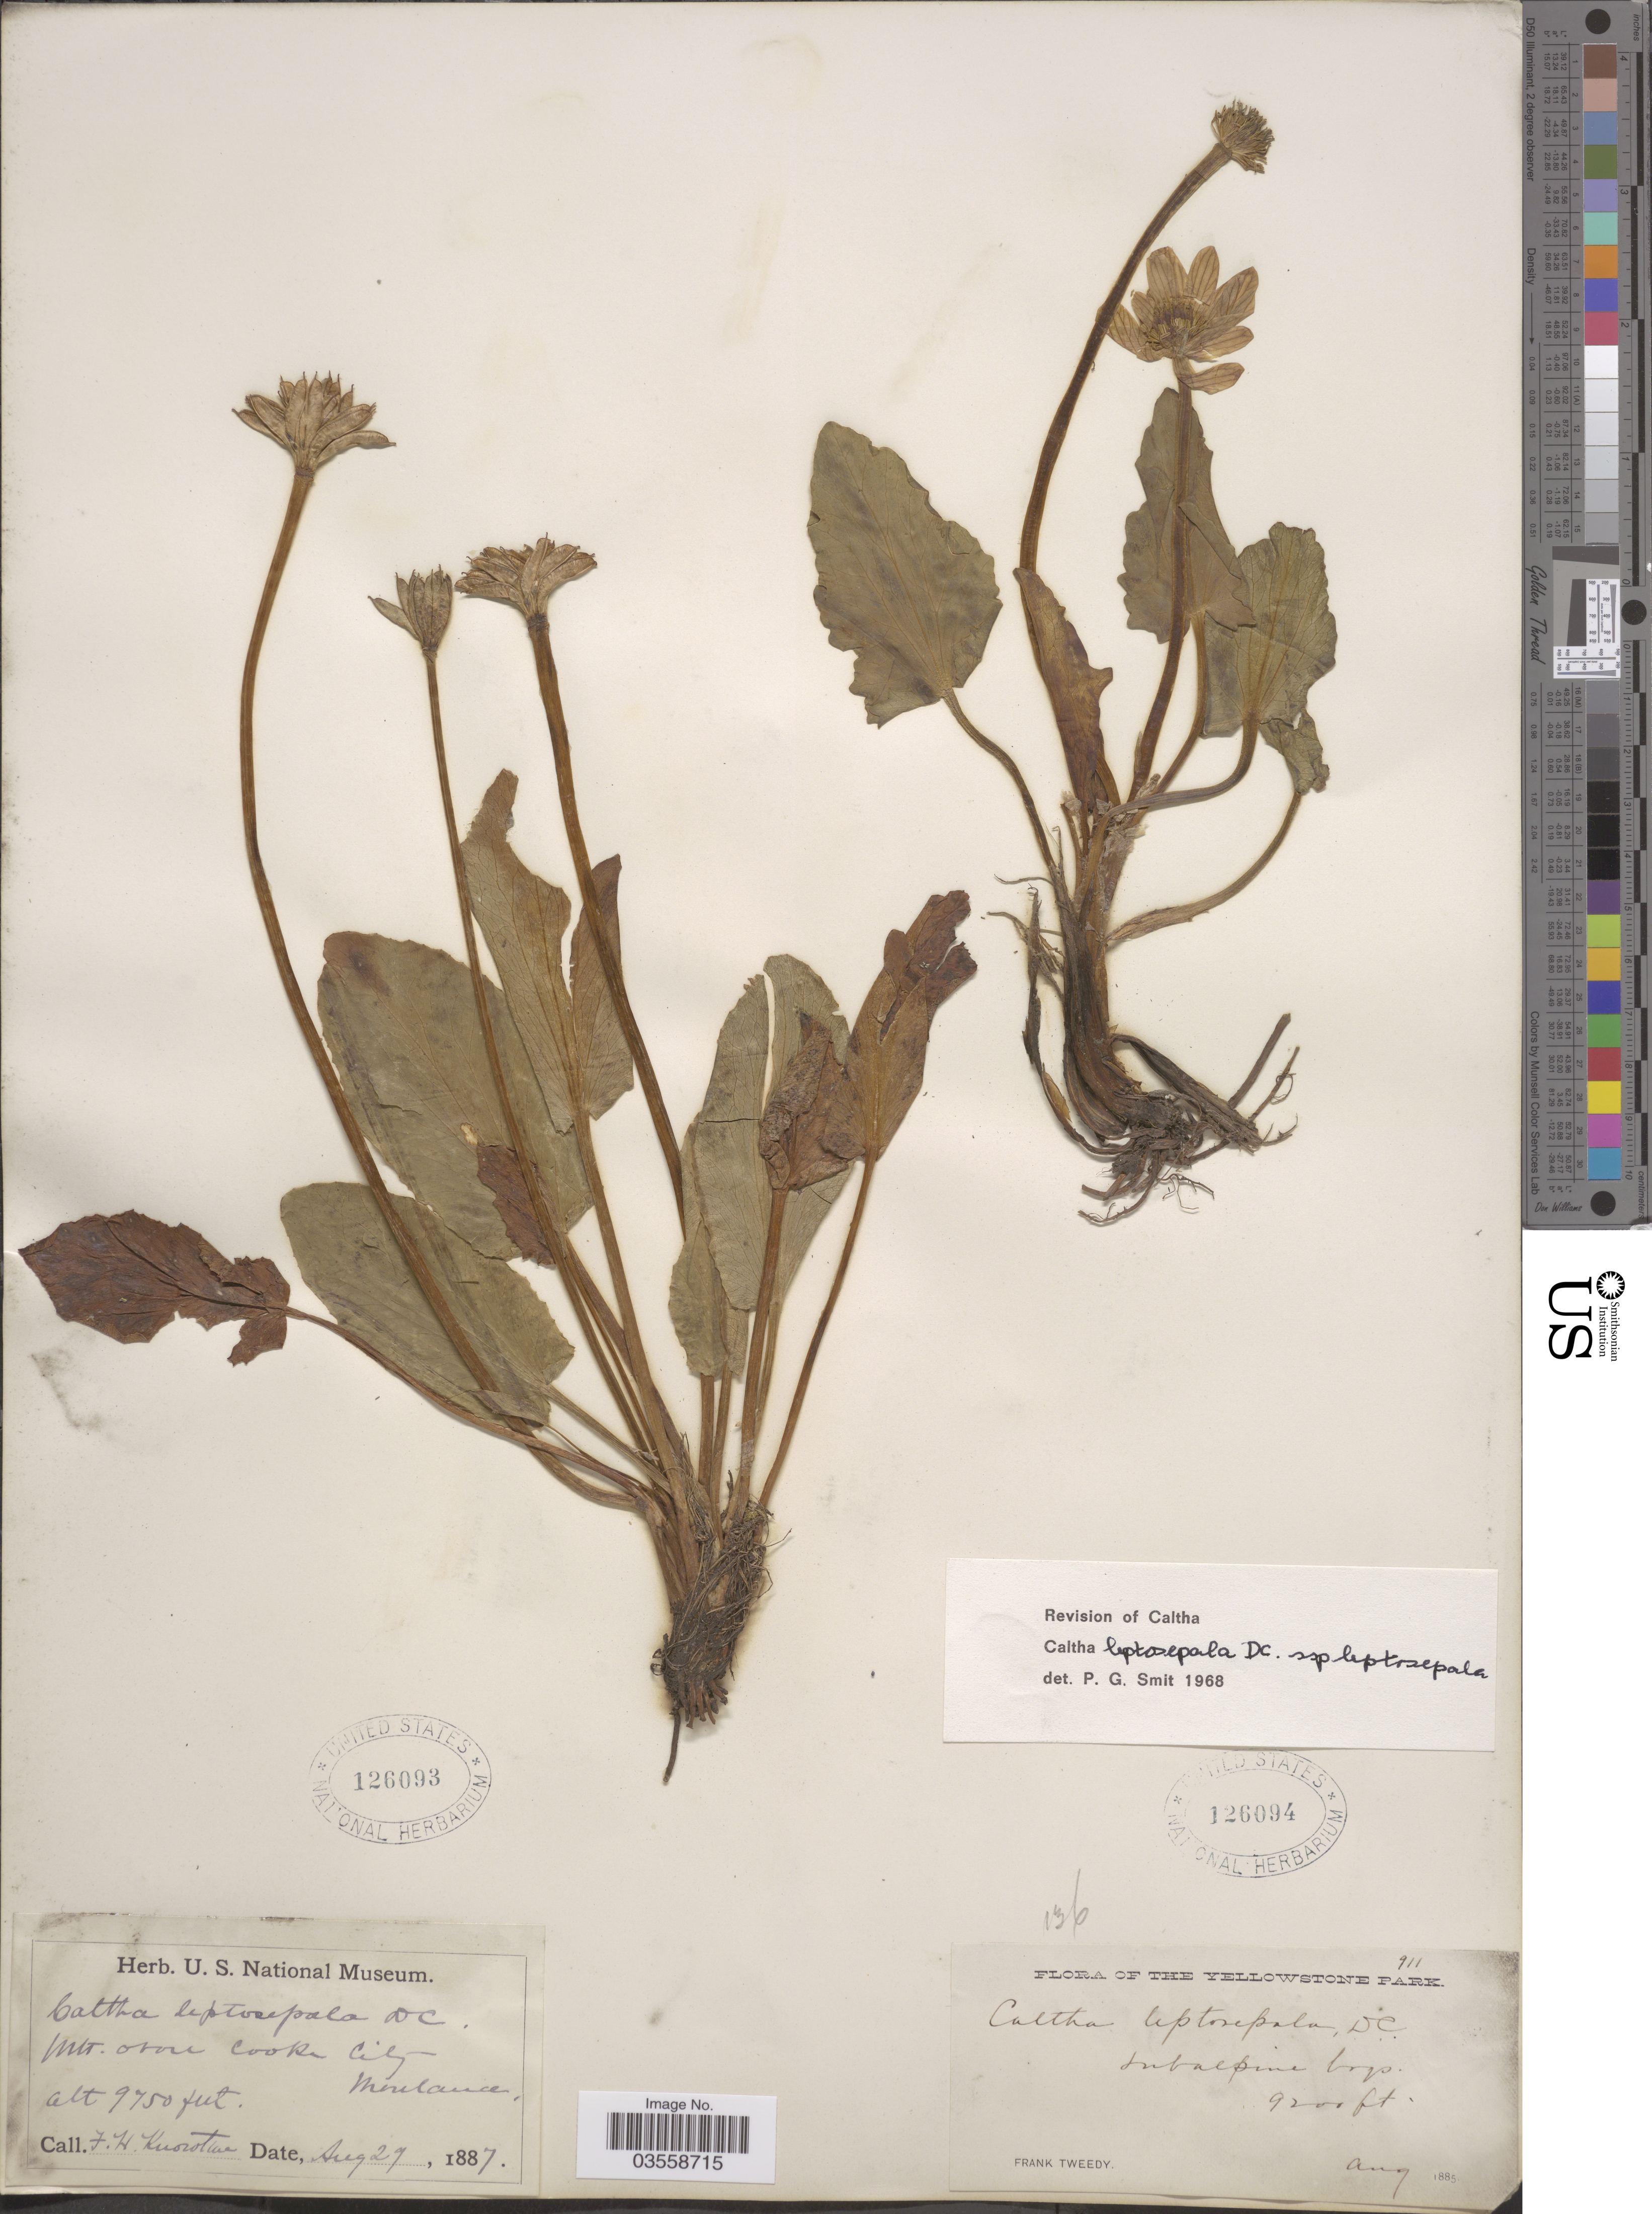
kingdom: Plantae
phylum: Tracheophyta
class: Magnoliopsida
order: Ranunculales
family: Ranunculaceae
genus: Caltha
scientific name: Caltha leptosepala subsp. leptosepala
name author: DC.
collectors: F. Tweedy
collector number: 911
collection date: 1885-08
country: United States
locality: Yellowstone Park. Subalpine bogs.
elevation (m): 2804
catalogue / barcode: US 126094-2